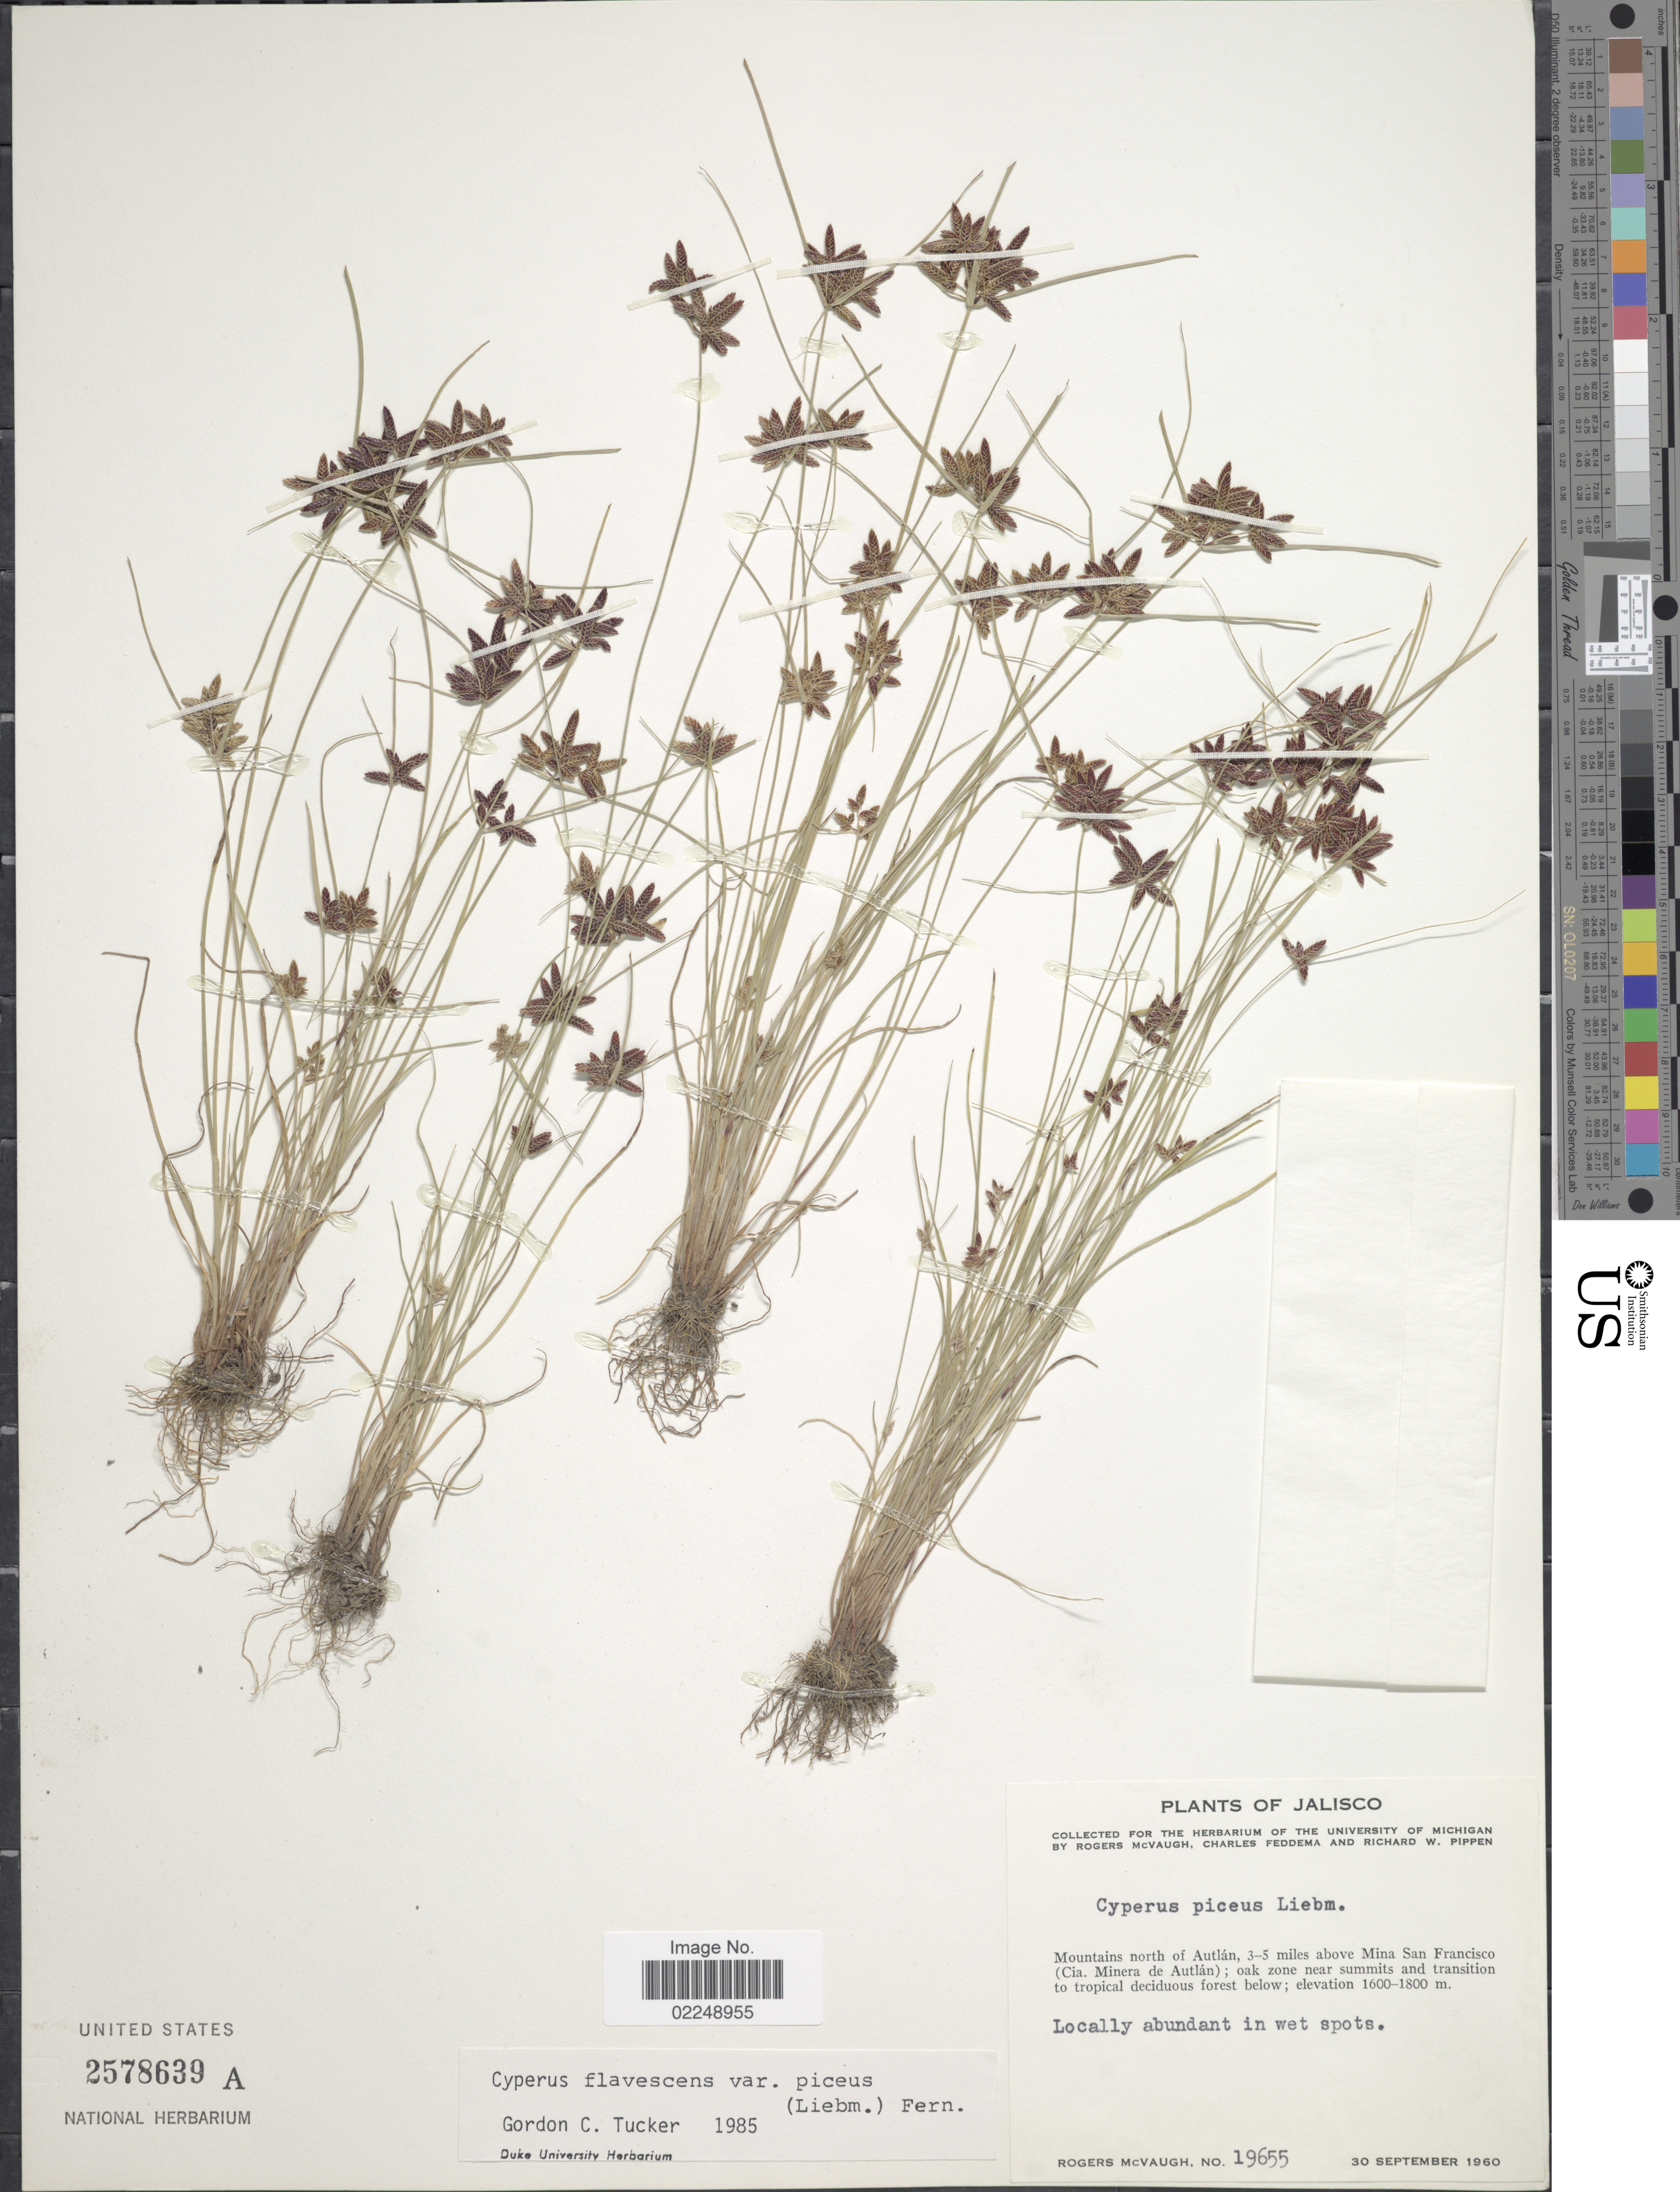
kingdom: Plantae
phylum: Tracheophyta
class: Liliopsida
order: Poales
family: Cyperaceae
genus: Cyperus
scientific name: Cyperus flavescens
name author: L.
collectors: R. McVaugh, C. Feddema & R. W. Pippen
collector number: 19655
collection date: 1960-09-30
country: Mexico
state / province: Jalisco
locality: Mountains north of Autlan, 3-5 miles above Mina San Francisco (Cia. Minera de Autlan)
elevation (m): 1600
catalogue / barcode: US 2578639A